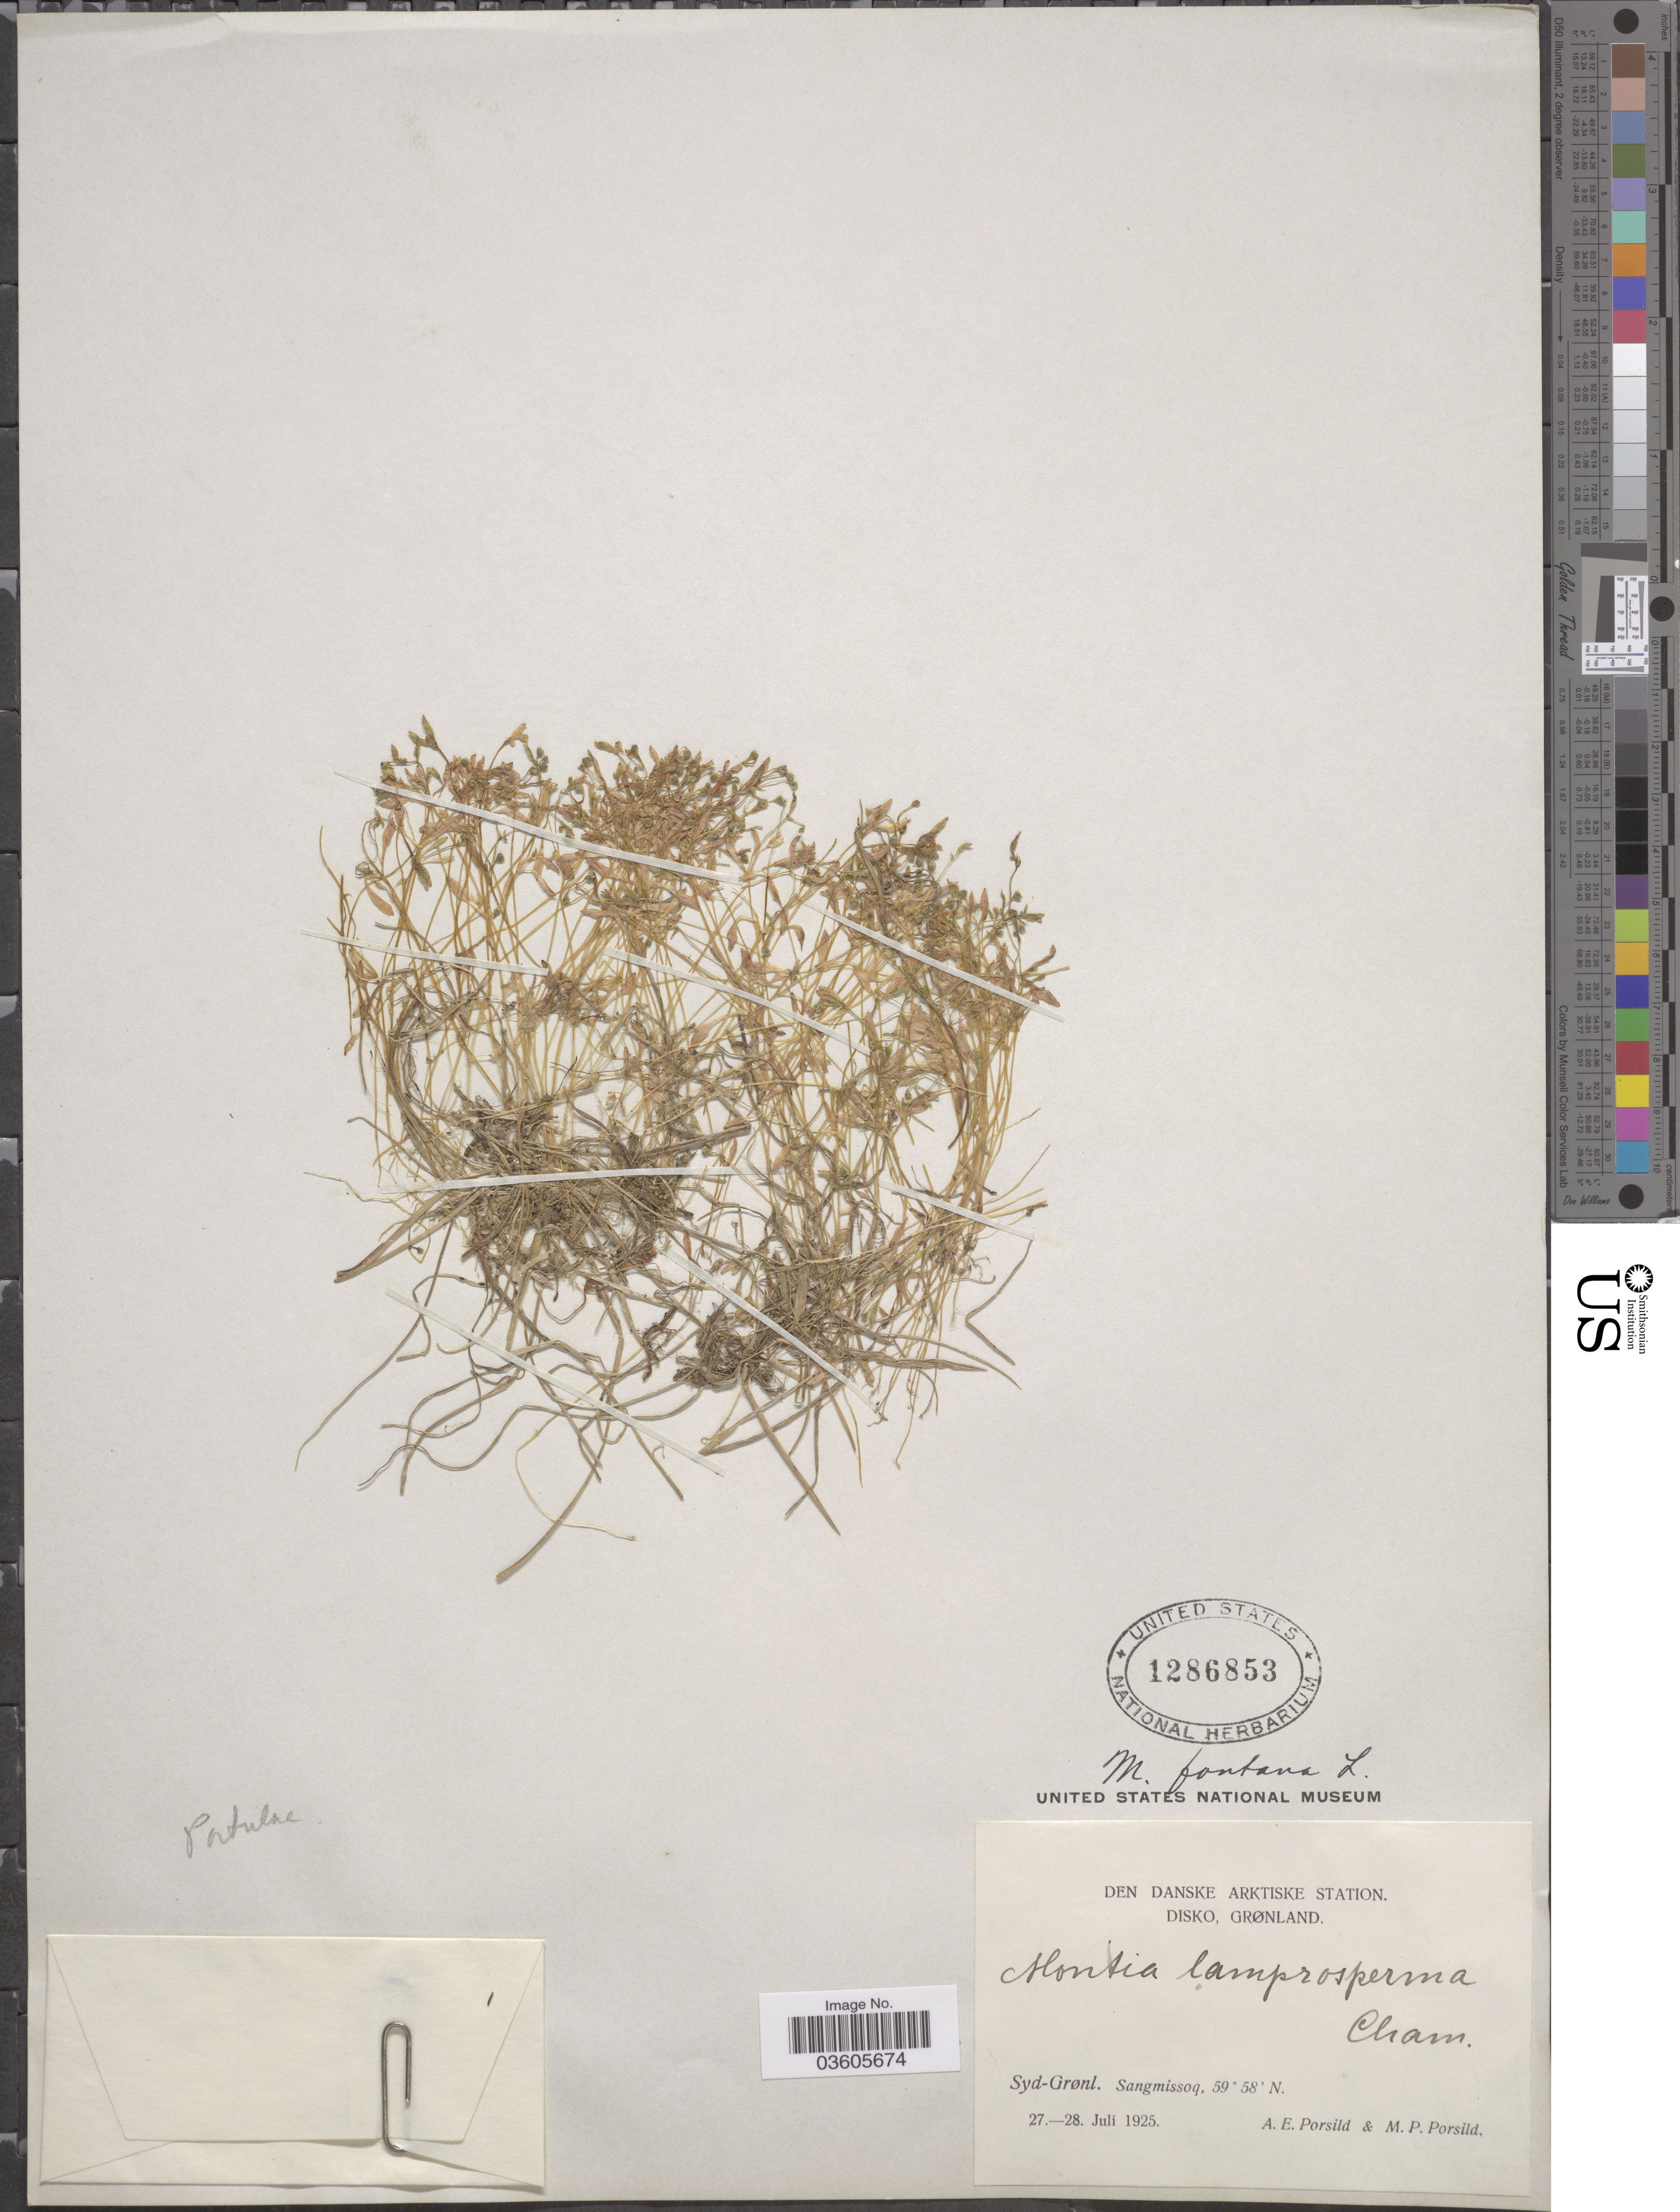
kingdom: Plantae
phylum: Tracheophyta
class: Magnoliopsida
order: Caryophyllales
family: Montiaceae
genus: Montia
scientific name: Montia fontana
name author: L.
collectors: A. E. Porsild & M. P. Porsild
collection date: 1925-07-27/1925-07-28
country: Greenland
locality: Den Danske Arktiske Station. Disko, Grønland. Syd-Grønl. Sangmissoq.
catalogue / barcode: US 1286853